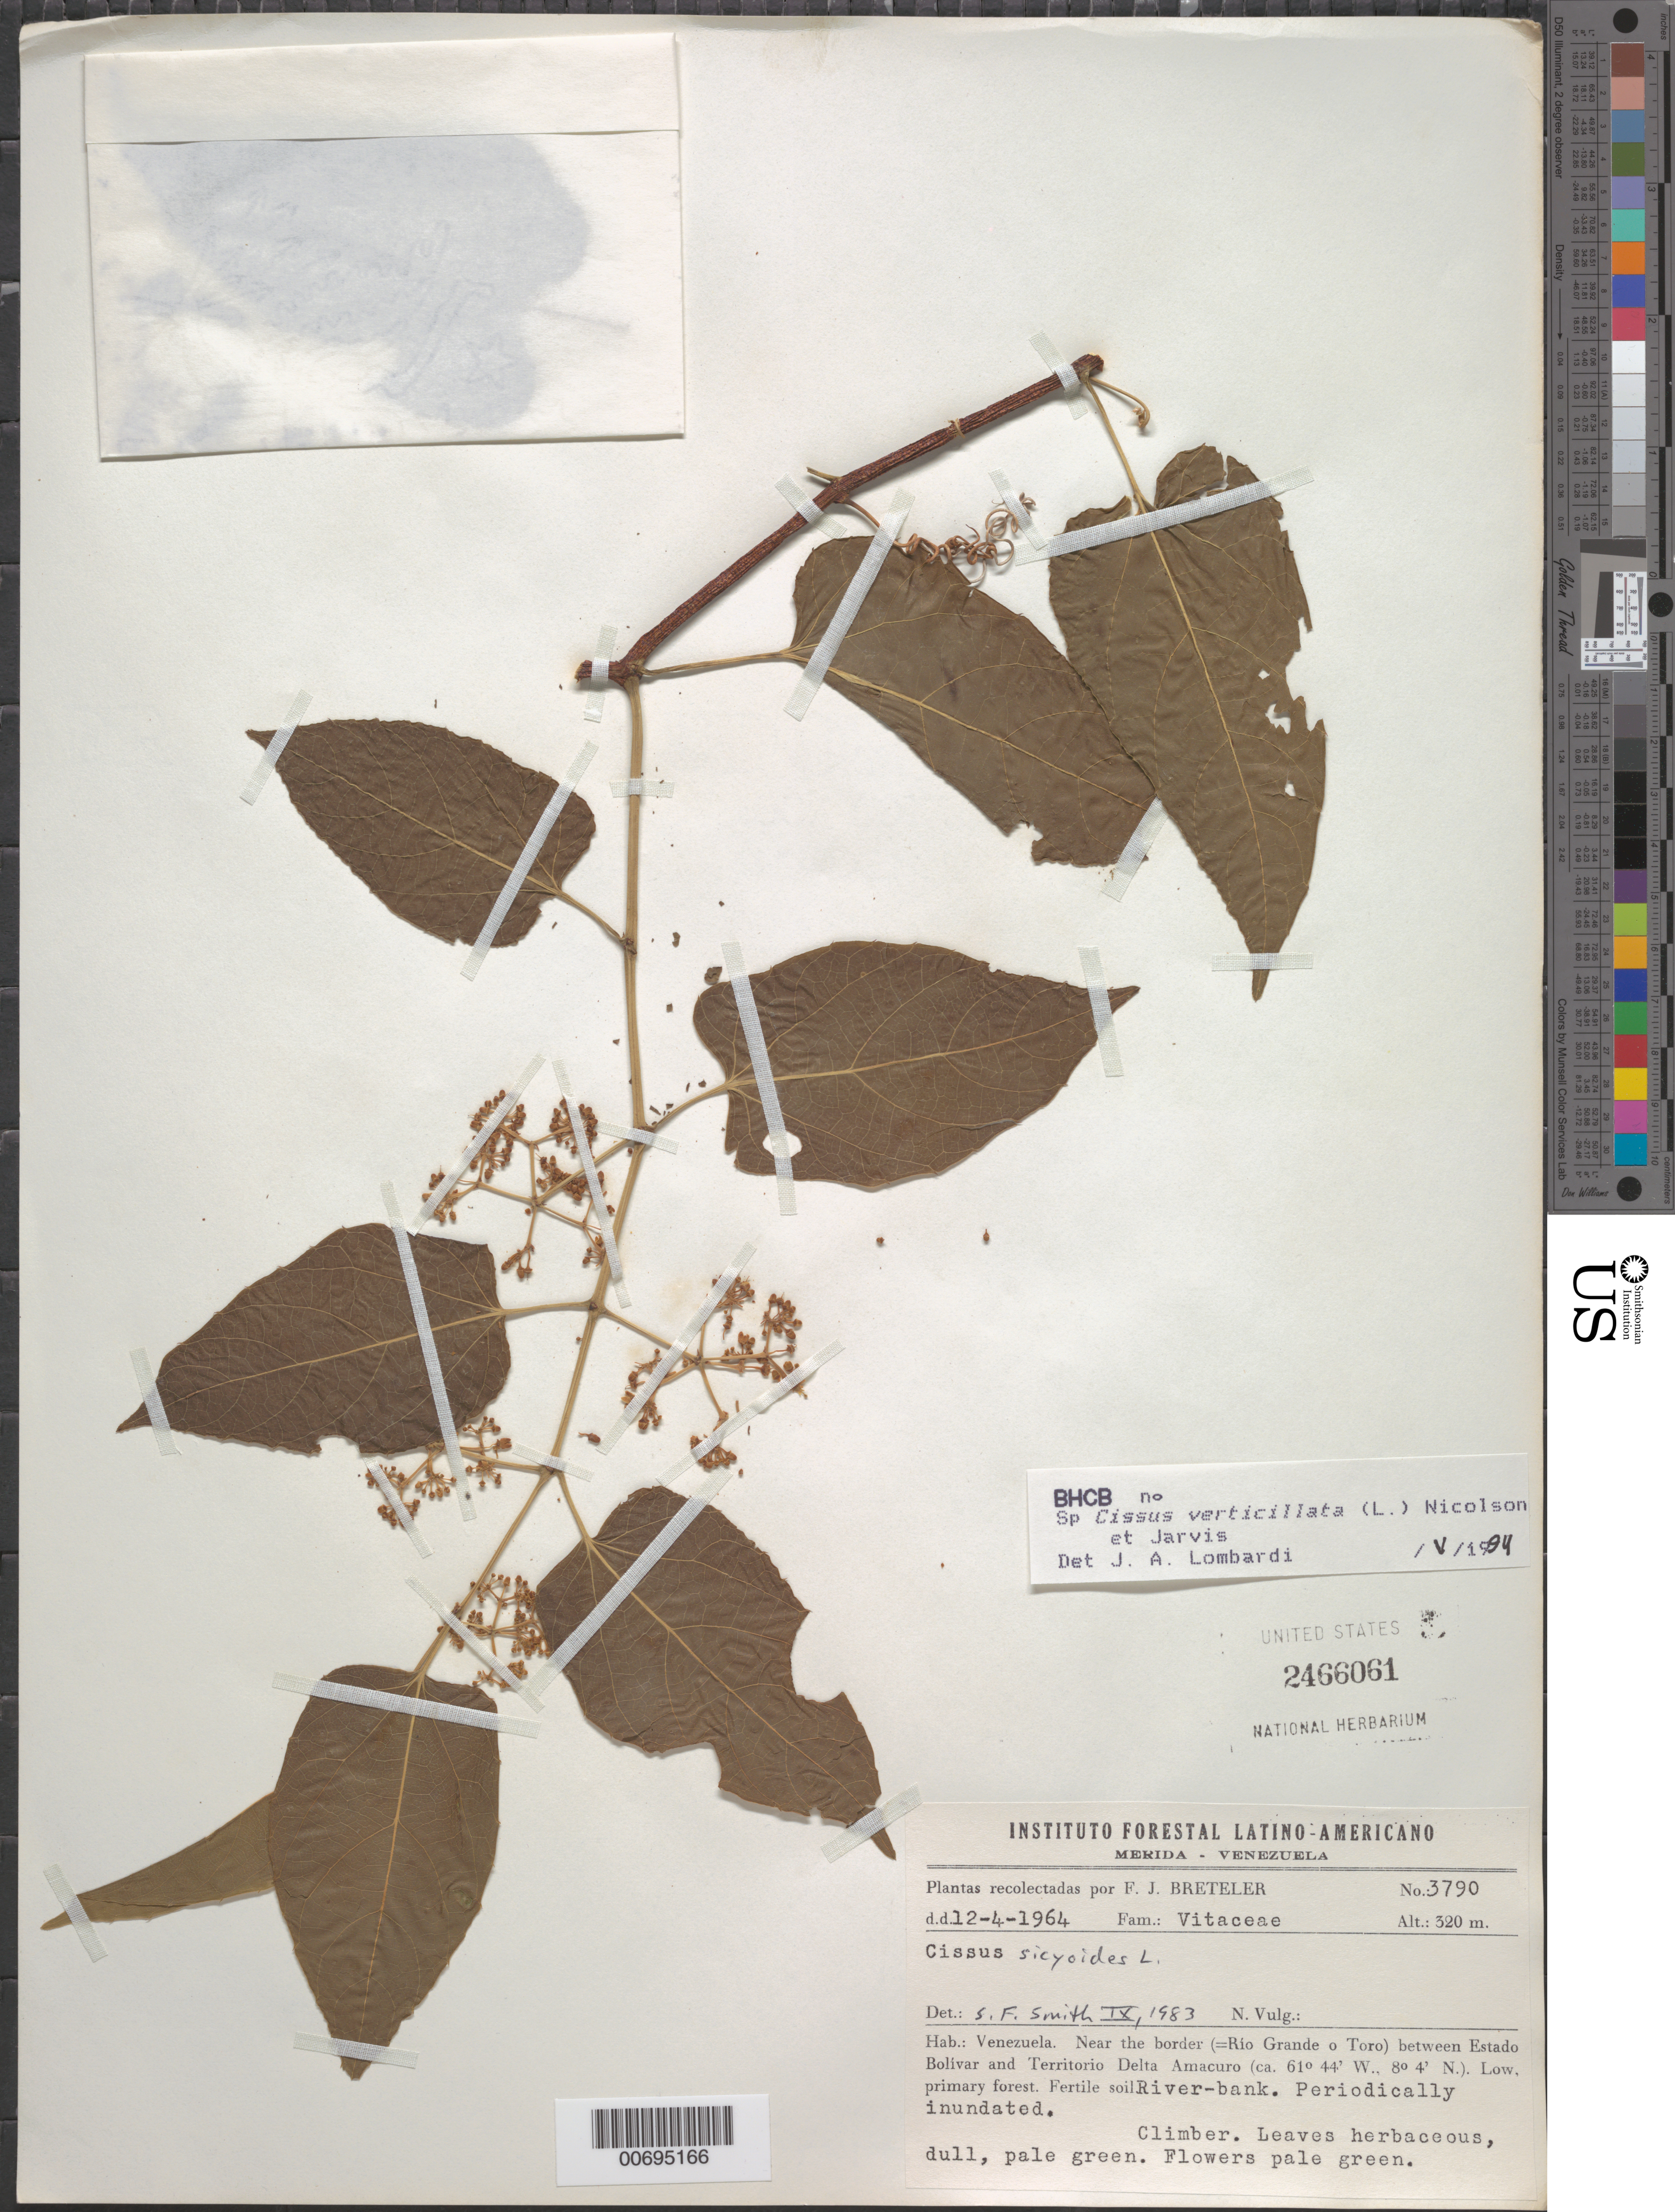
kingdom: Plantae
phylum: Tracheophyta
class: Magnoliopsida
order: Vitales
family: Vitaceae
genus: Cissus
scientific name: Cissus verticillata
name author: (L.) Nicolson & C.E. Jarvis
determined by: Lombardi, Julio A.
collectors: F. J. Breteler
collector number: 3790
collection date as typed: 12-Apr-64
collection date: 1964-04-12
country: Venezuela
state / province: Bolívar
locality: Río Grande o Toro, near border between Estado Bolívar and Territorío Delta Amacuro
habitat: Low, primary forest; river bank, periodically inundated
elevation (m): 320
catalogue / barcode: US 2466061